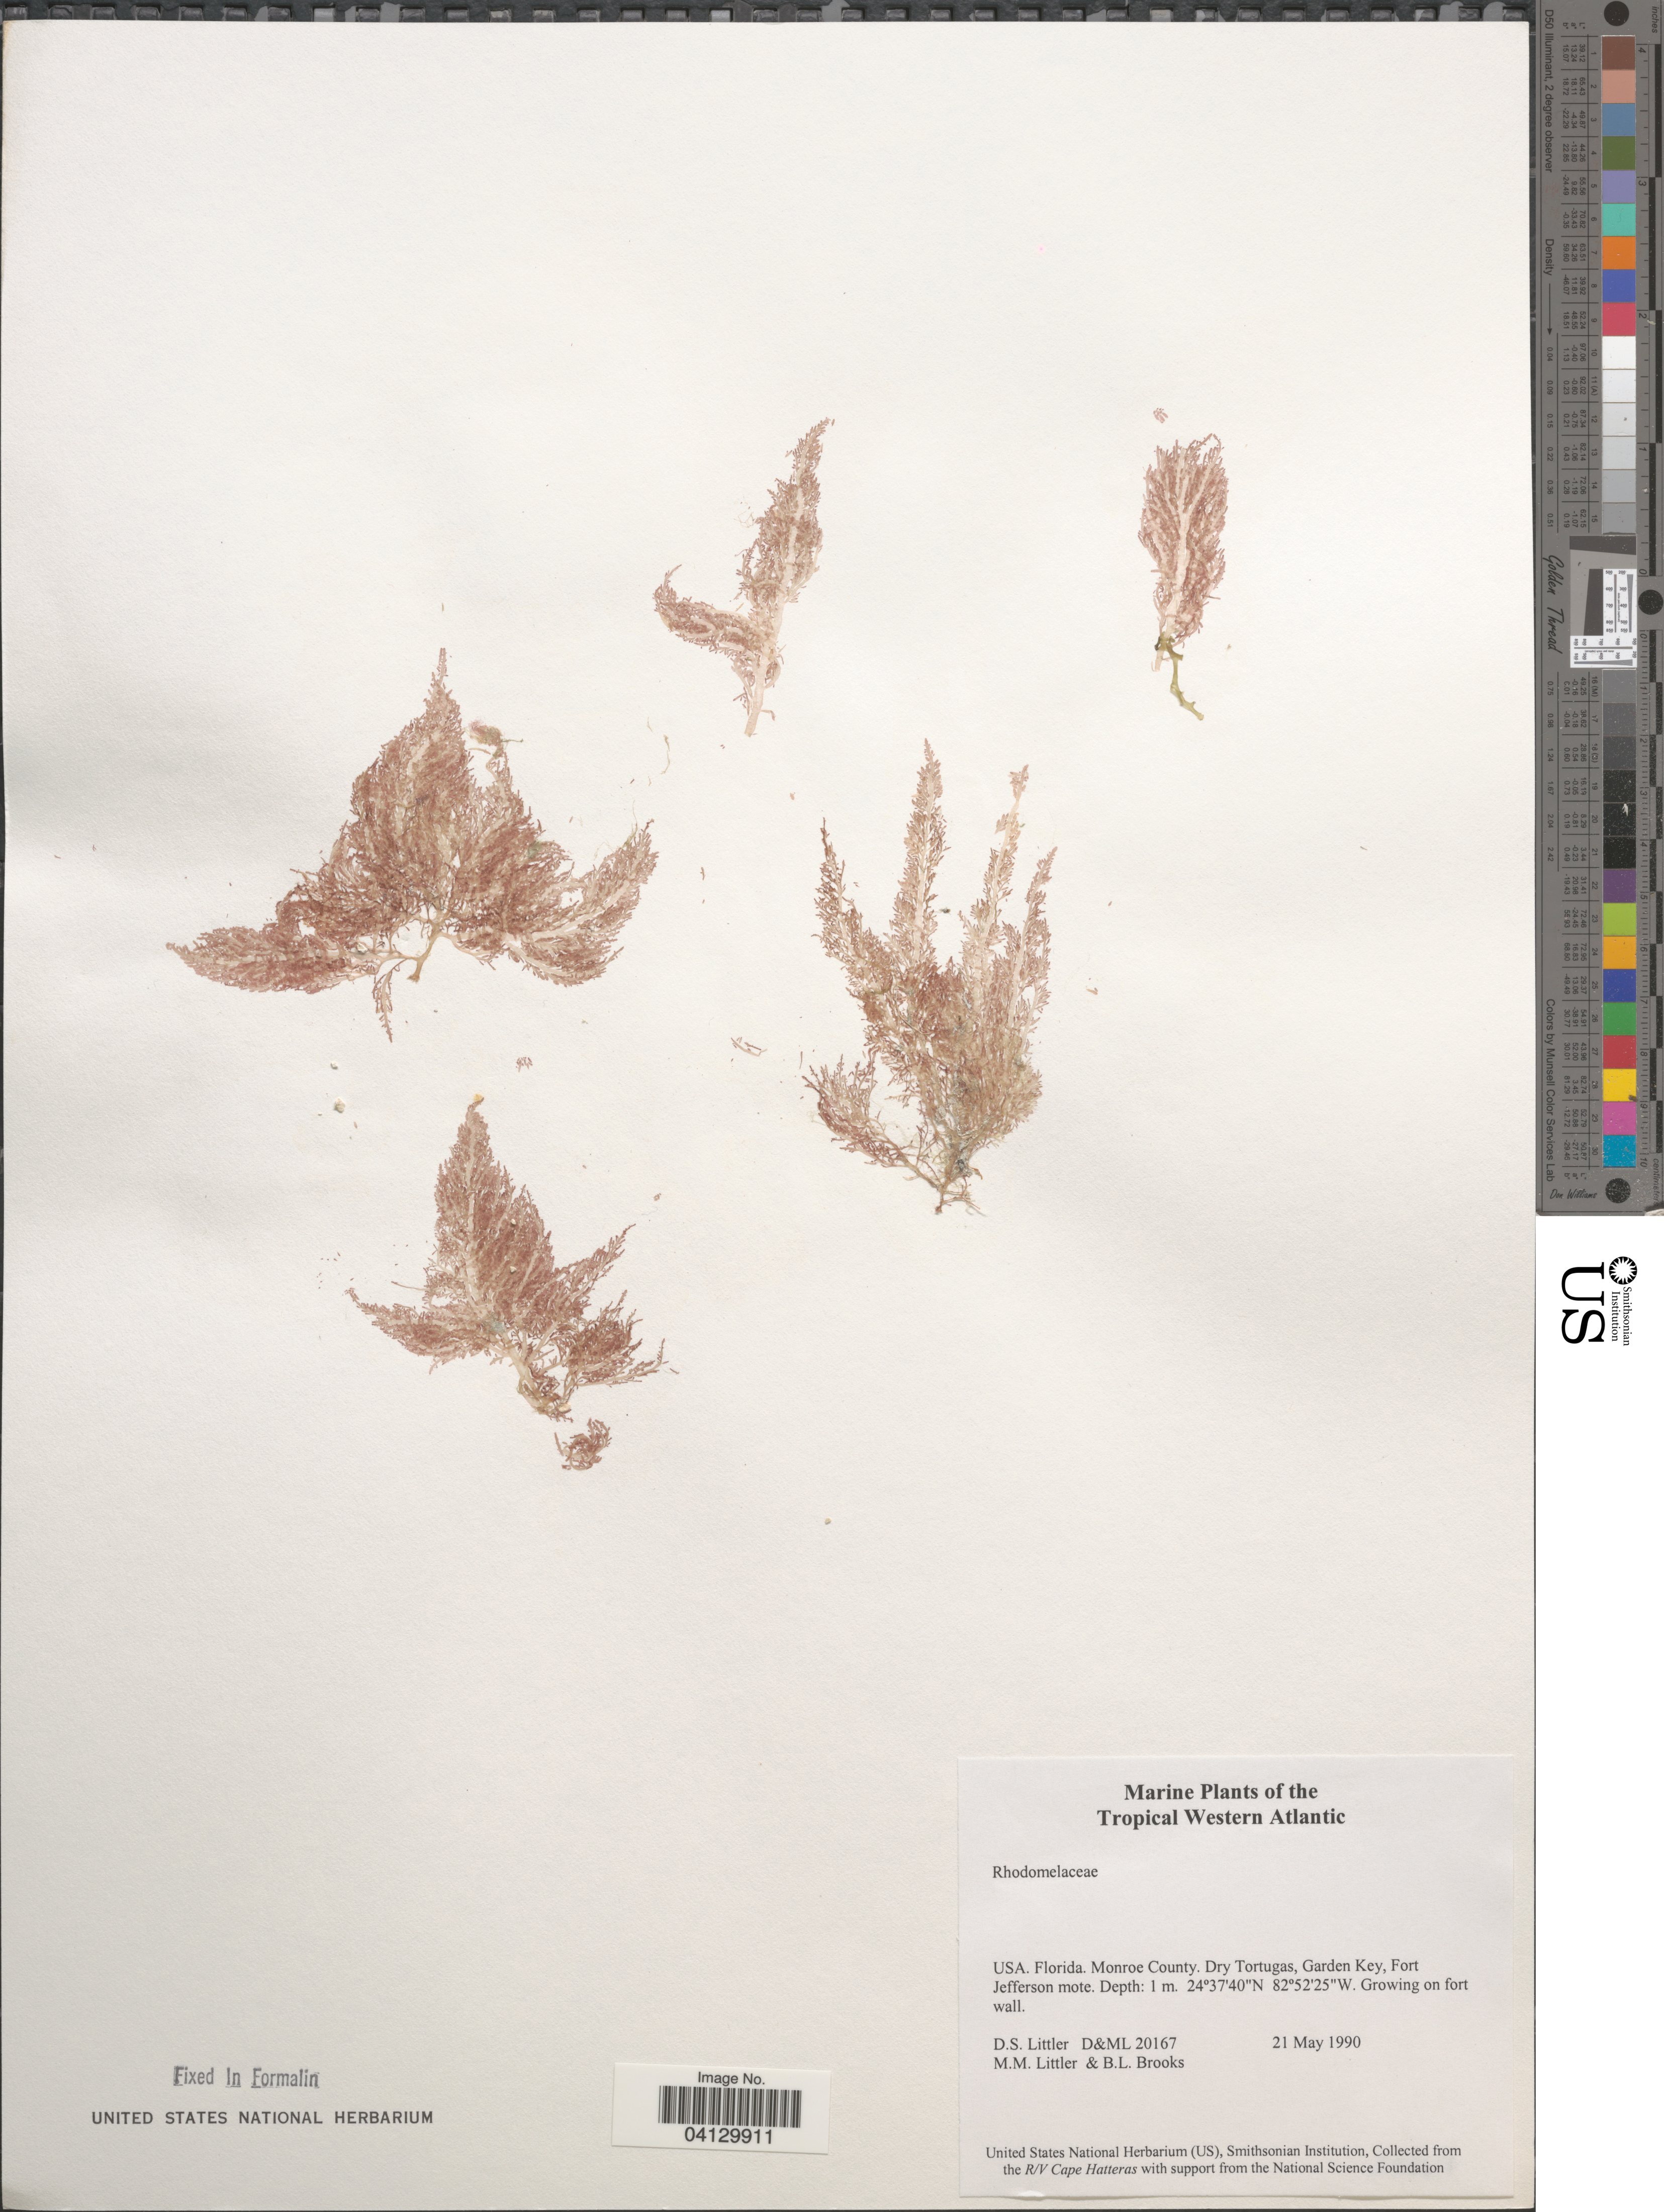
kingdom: Plantae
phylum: Rhodophyta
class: Florideophyceae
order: Corallinales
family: Corallinaceae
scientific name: Crustose Coralline Algae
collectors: D. S. Littler & B. Brooks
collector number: D&ML20167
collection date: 1990-05-21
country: United States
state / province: Florida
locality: Tropical Western Atlantic. Monroe County. Dry Tortugas, Garden Key, Fort Jefferson mote.